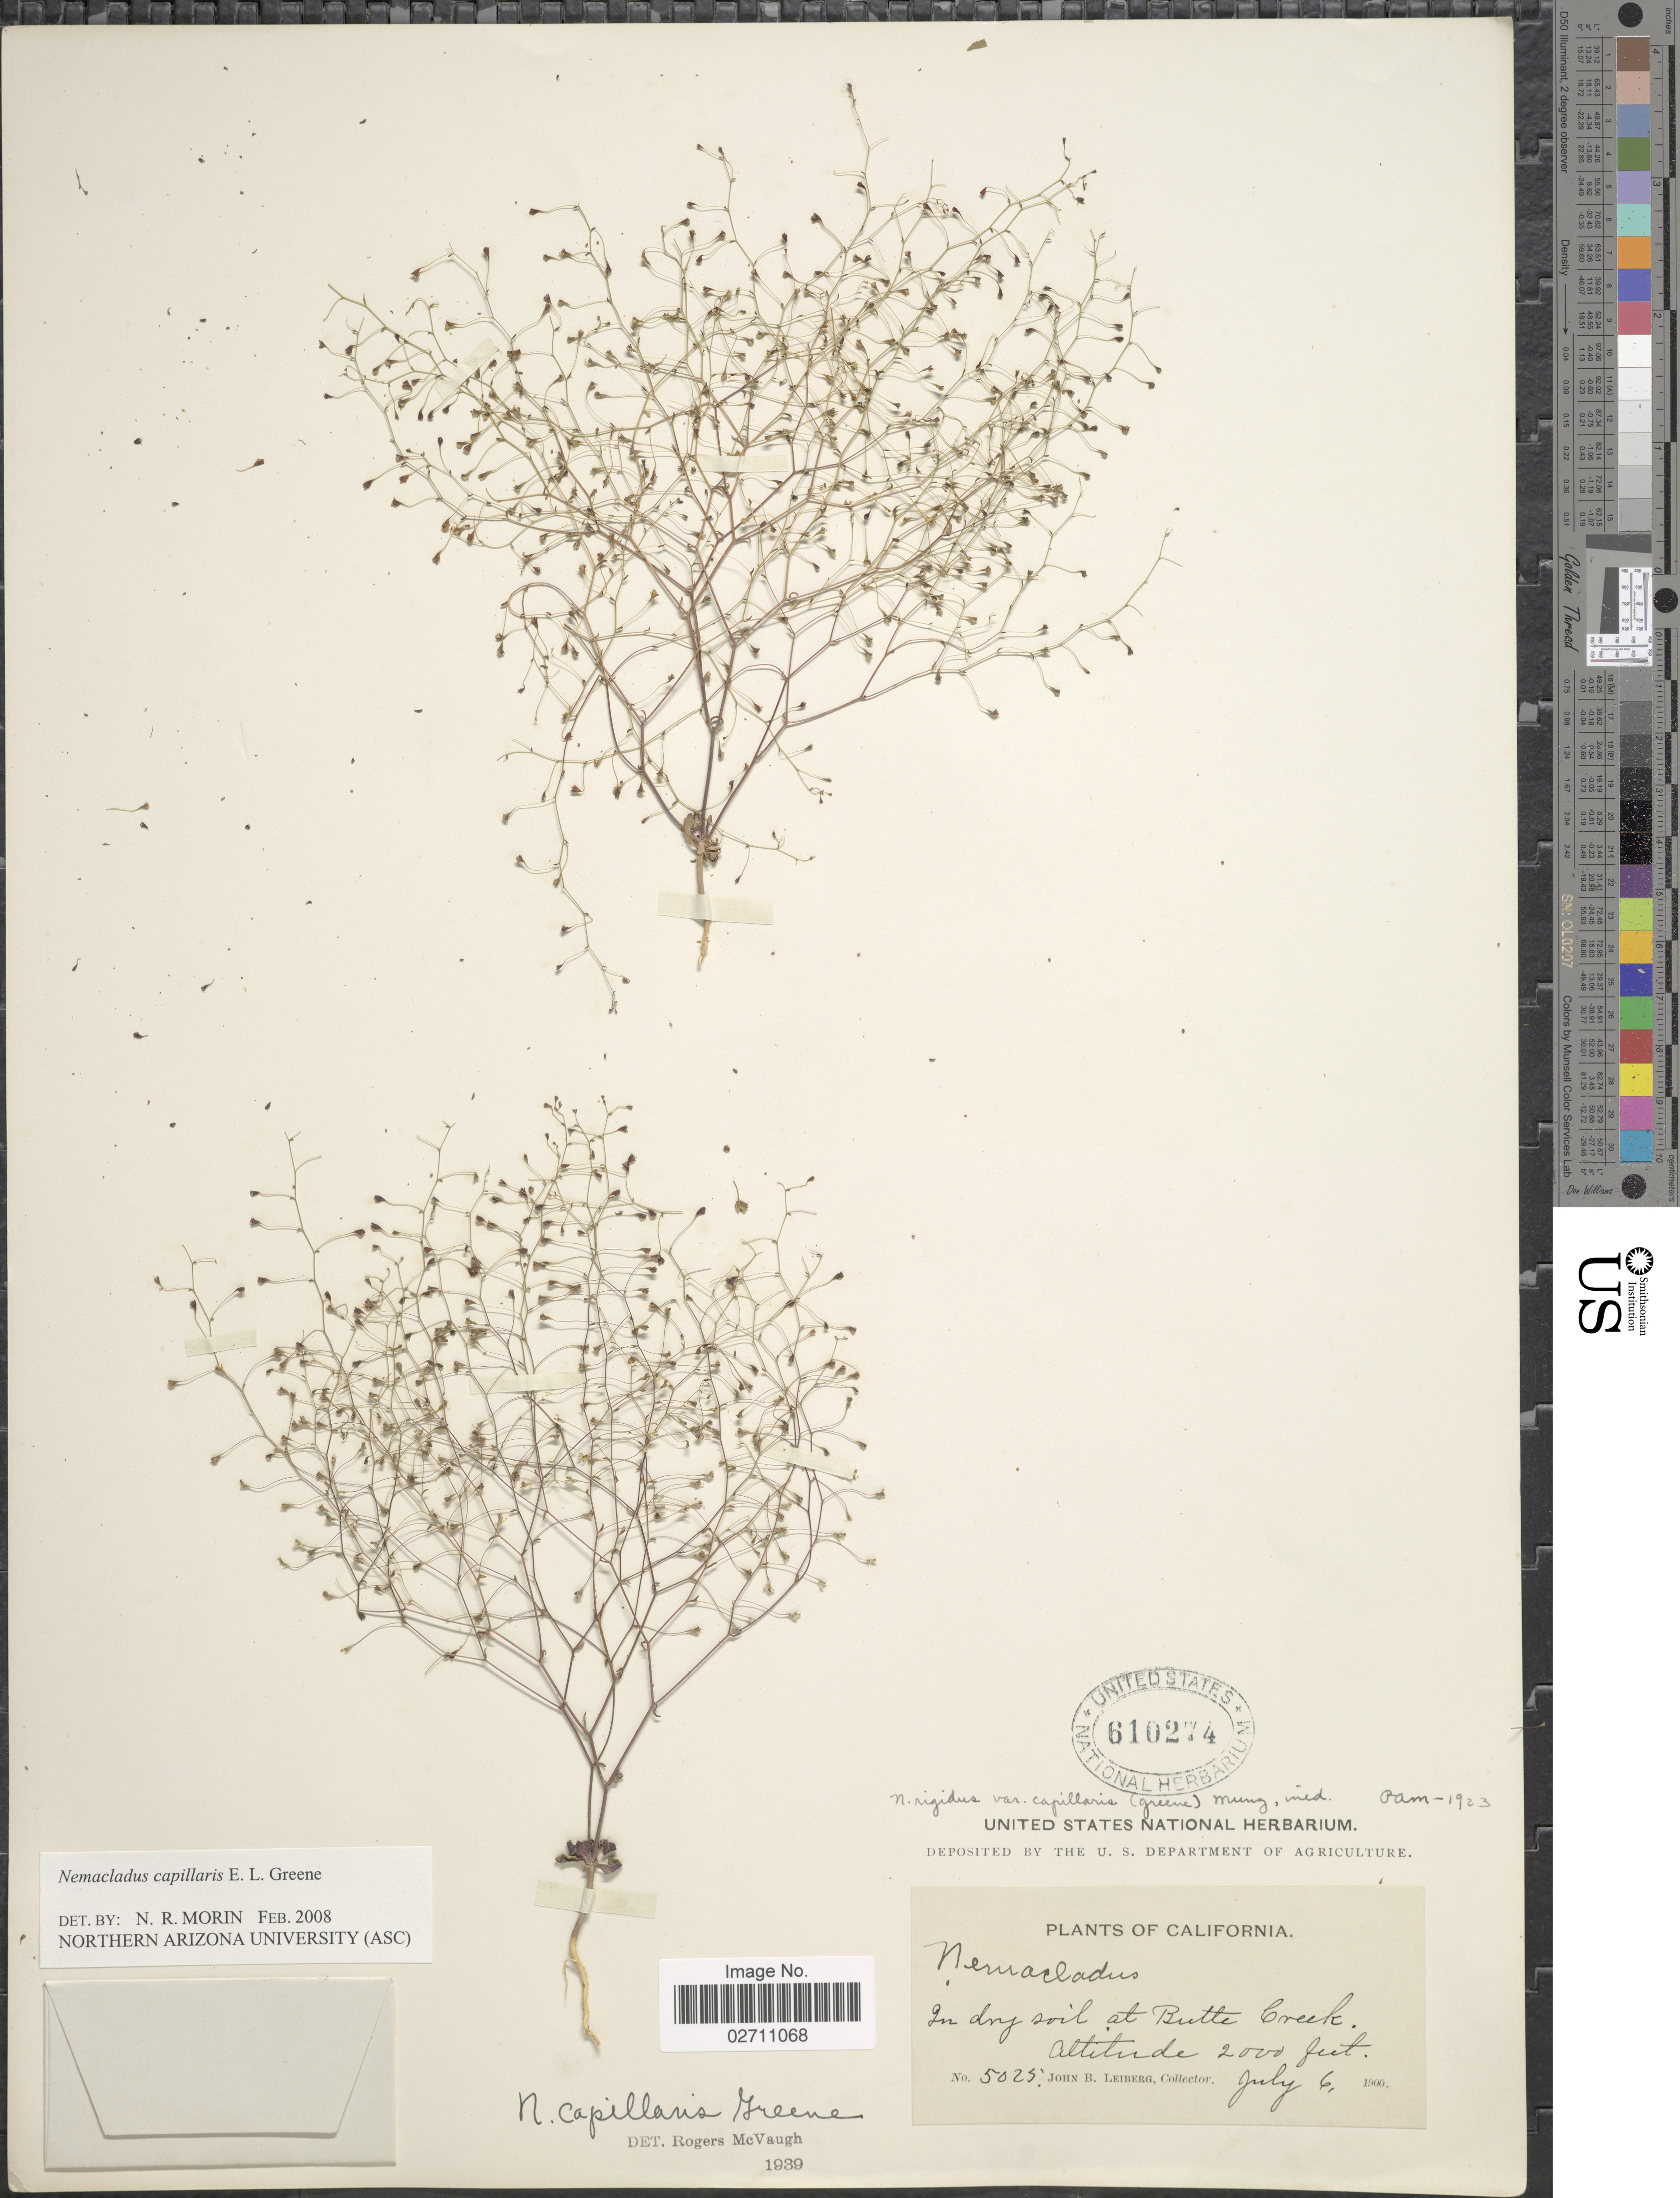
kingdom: Plantae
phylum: Tracheophyta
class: Magnoliopsida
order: Asterales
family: Campanulaceae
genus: Nemacladus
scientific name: Nemacladus capillaris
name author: S.W. Greene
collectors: J. B. Leiberg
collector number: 5025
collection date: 1900-07-06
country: United States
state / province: California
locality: In dry soil at Butte Creek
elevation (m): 610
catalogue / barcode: US 610274